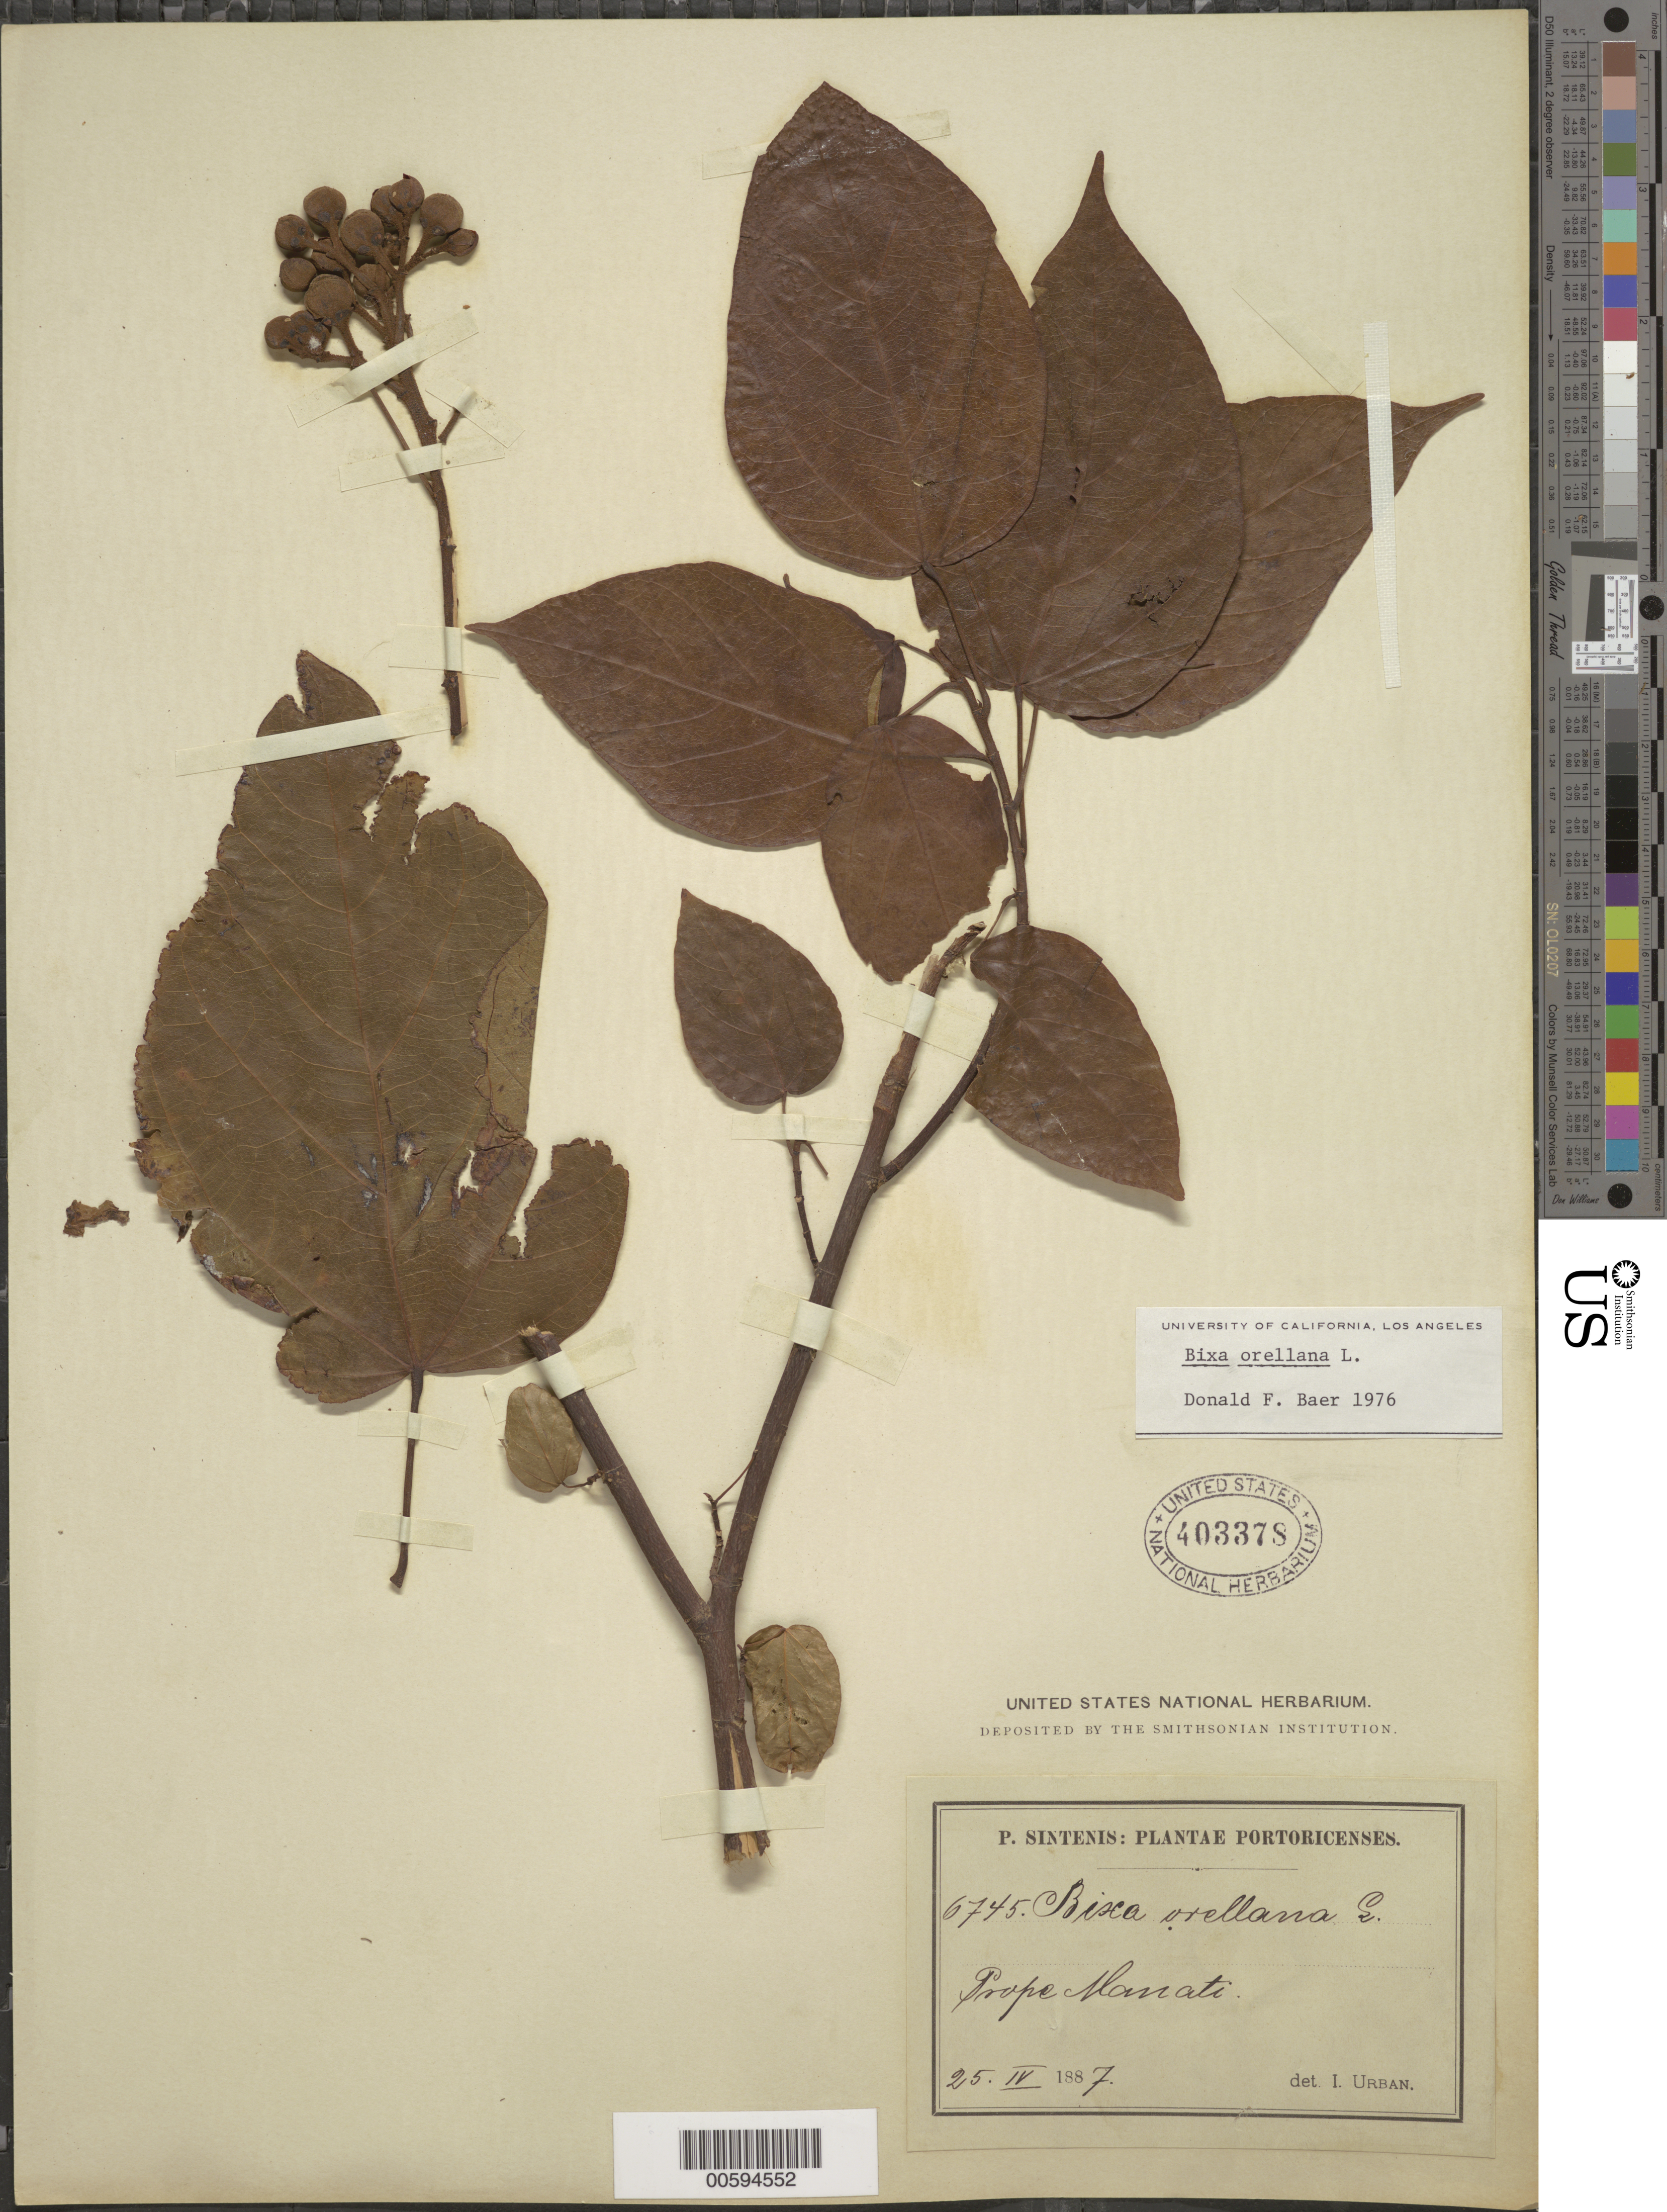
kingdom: Plantae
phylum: Tracheophyta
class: Magnoliopsida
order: Malvales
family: Bixaceae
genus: Bixa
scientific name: Bixa orellana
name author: L.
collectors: P. Sintenis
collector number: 6745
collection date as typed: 25 Apr 1887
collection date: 1887-04-25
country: Puerto Rico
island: Greater Antilles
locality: Prope Manati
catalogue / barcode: US 403378